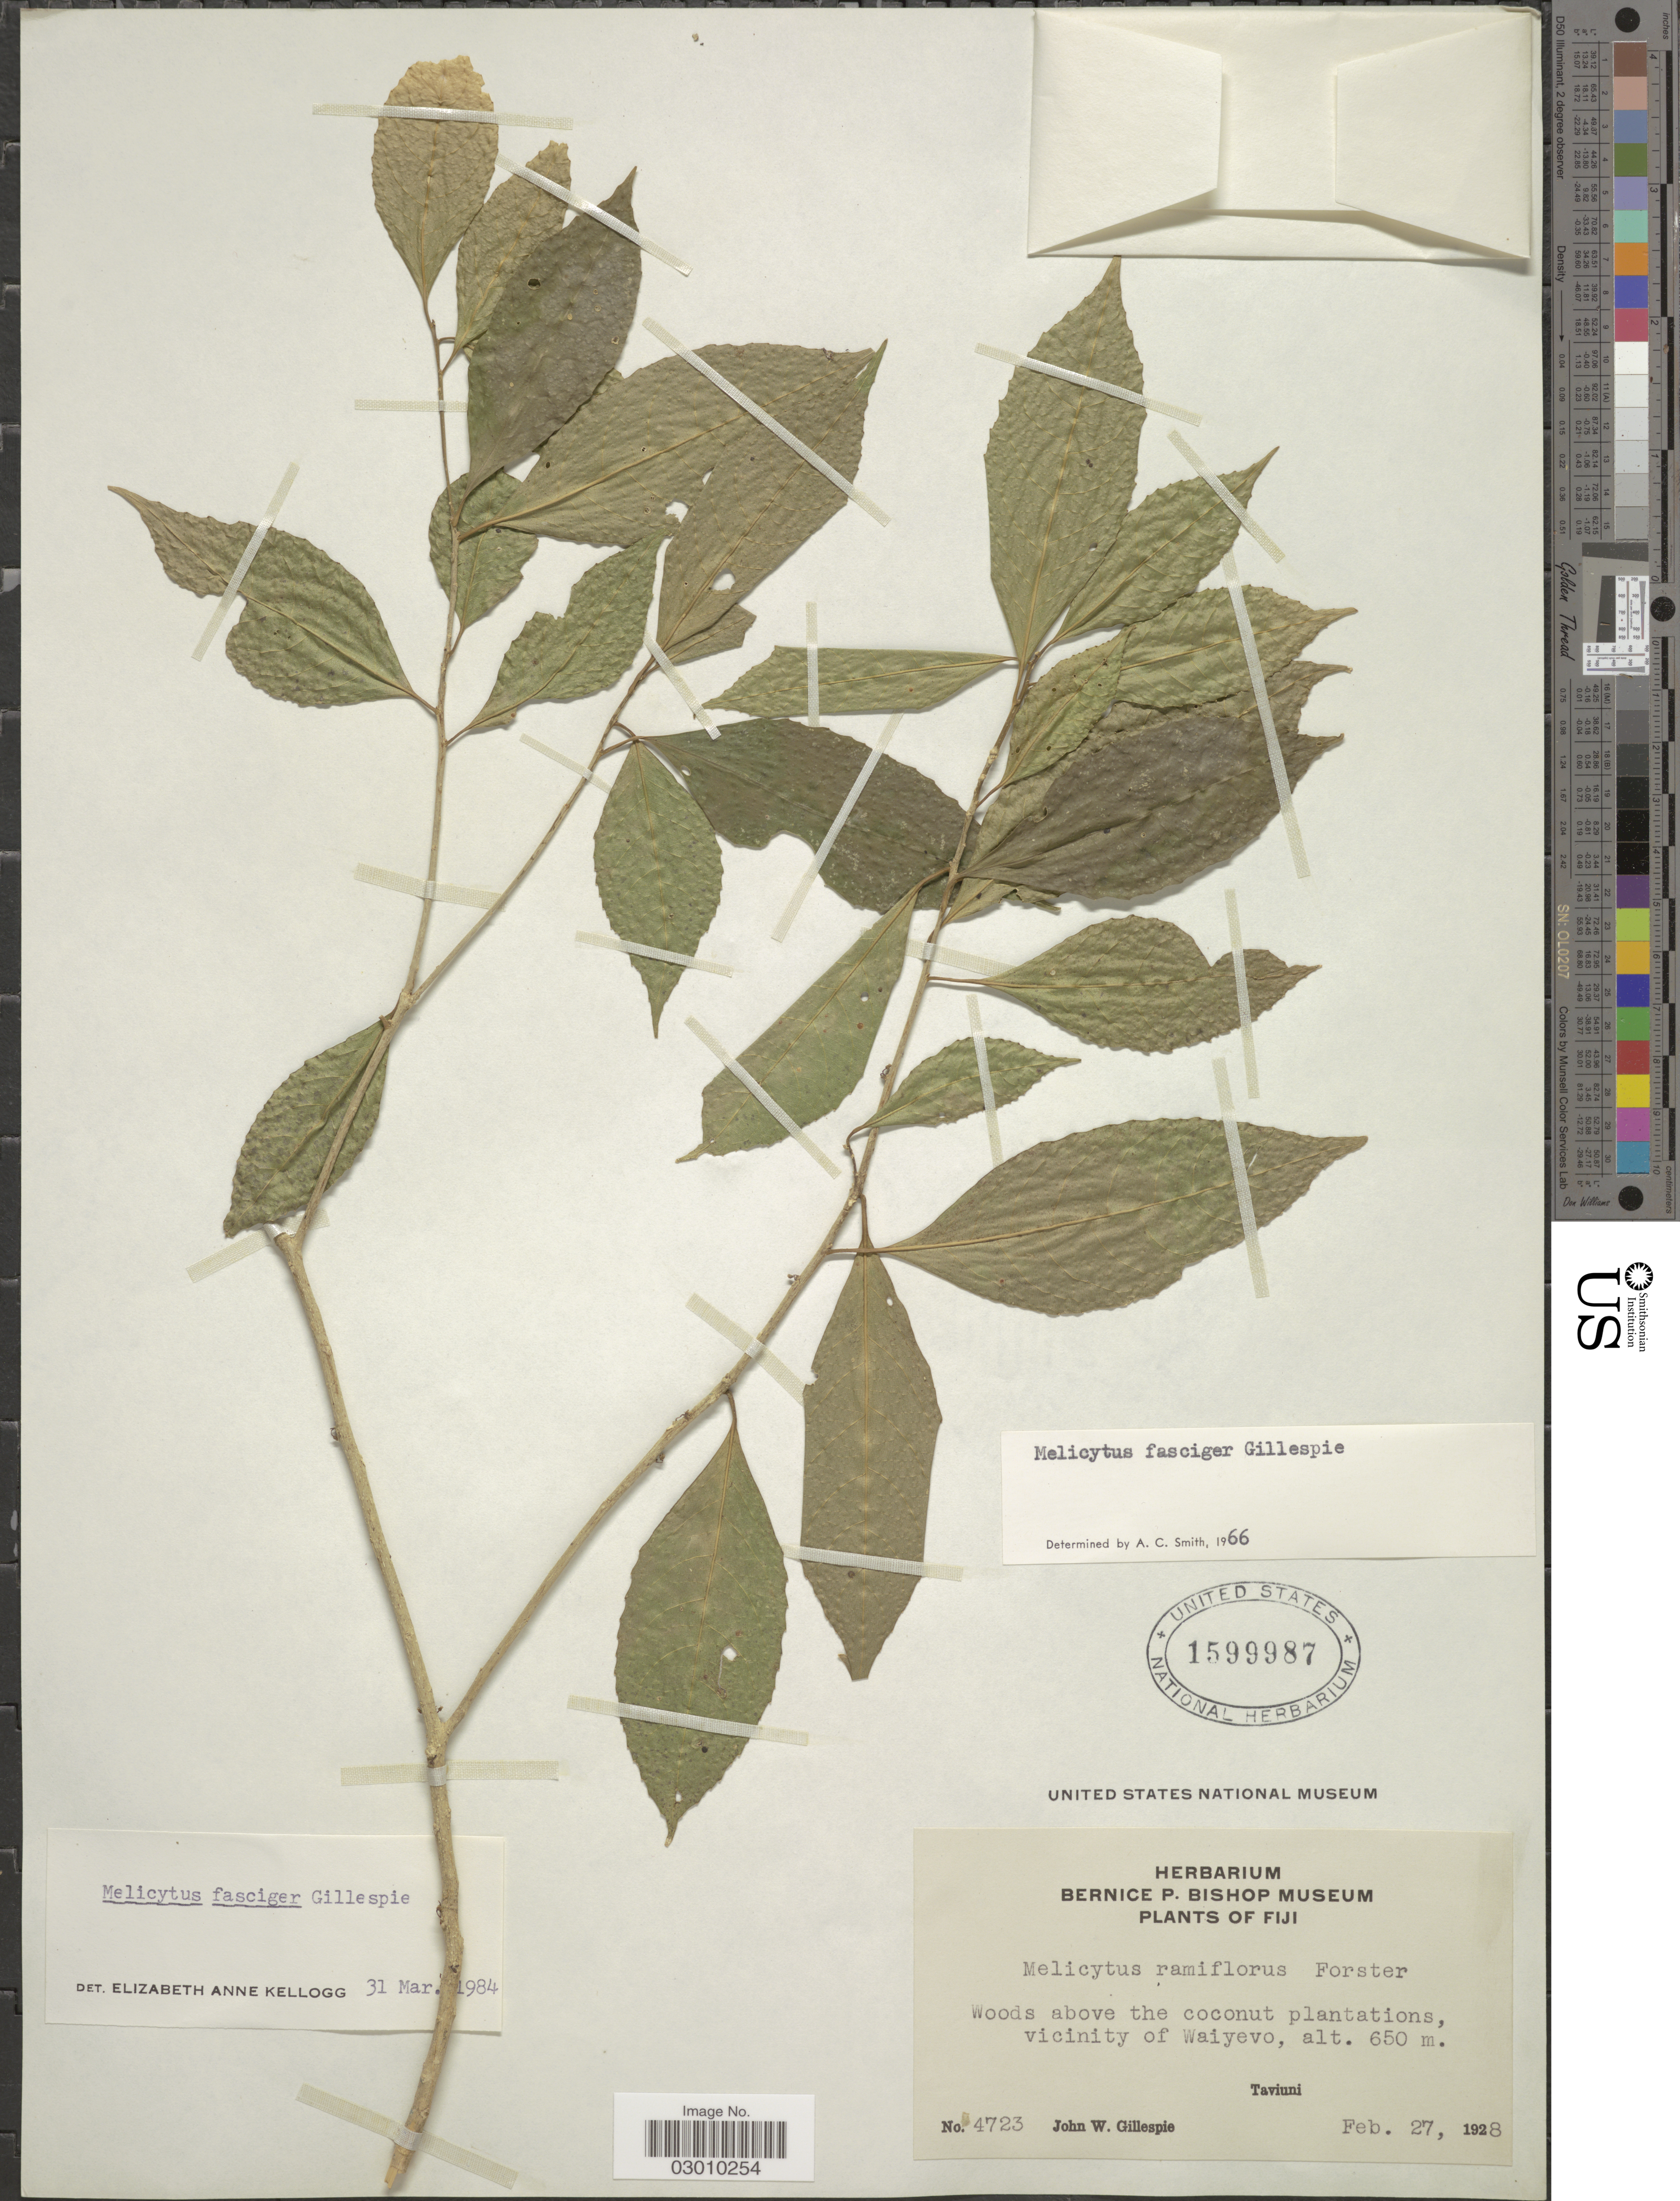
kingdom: Plantae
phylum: Tracheophyta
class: Magnoliopsida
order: Malpighiales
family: Violaceae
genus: Melicytus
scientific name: Melicytus fasciger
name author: Gillespie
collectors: J. W. Gillespie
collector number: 4723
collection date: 1928-02-27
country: Fiji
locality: Woods above the coconut plantations, vicinity of Waiyevo. Taviuni.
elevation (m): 650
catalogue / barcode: US 1599987